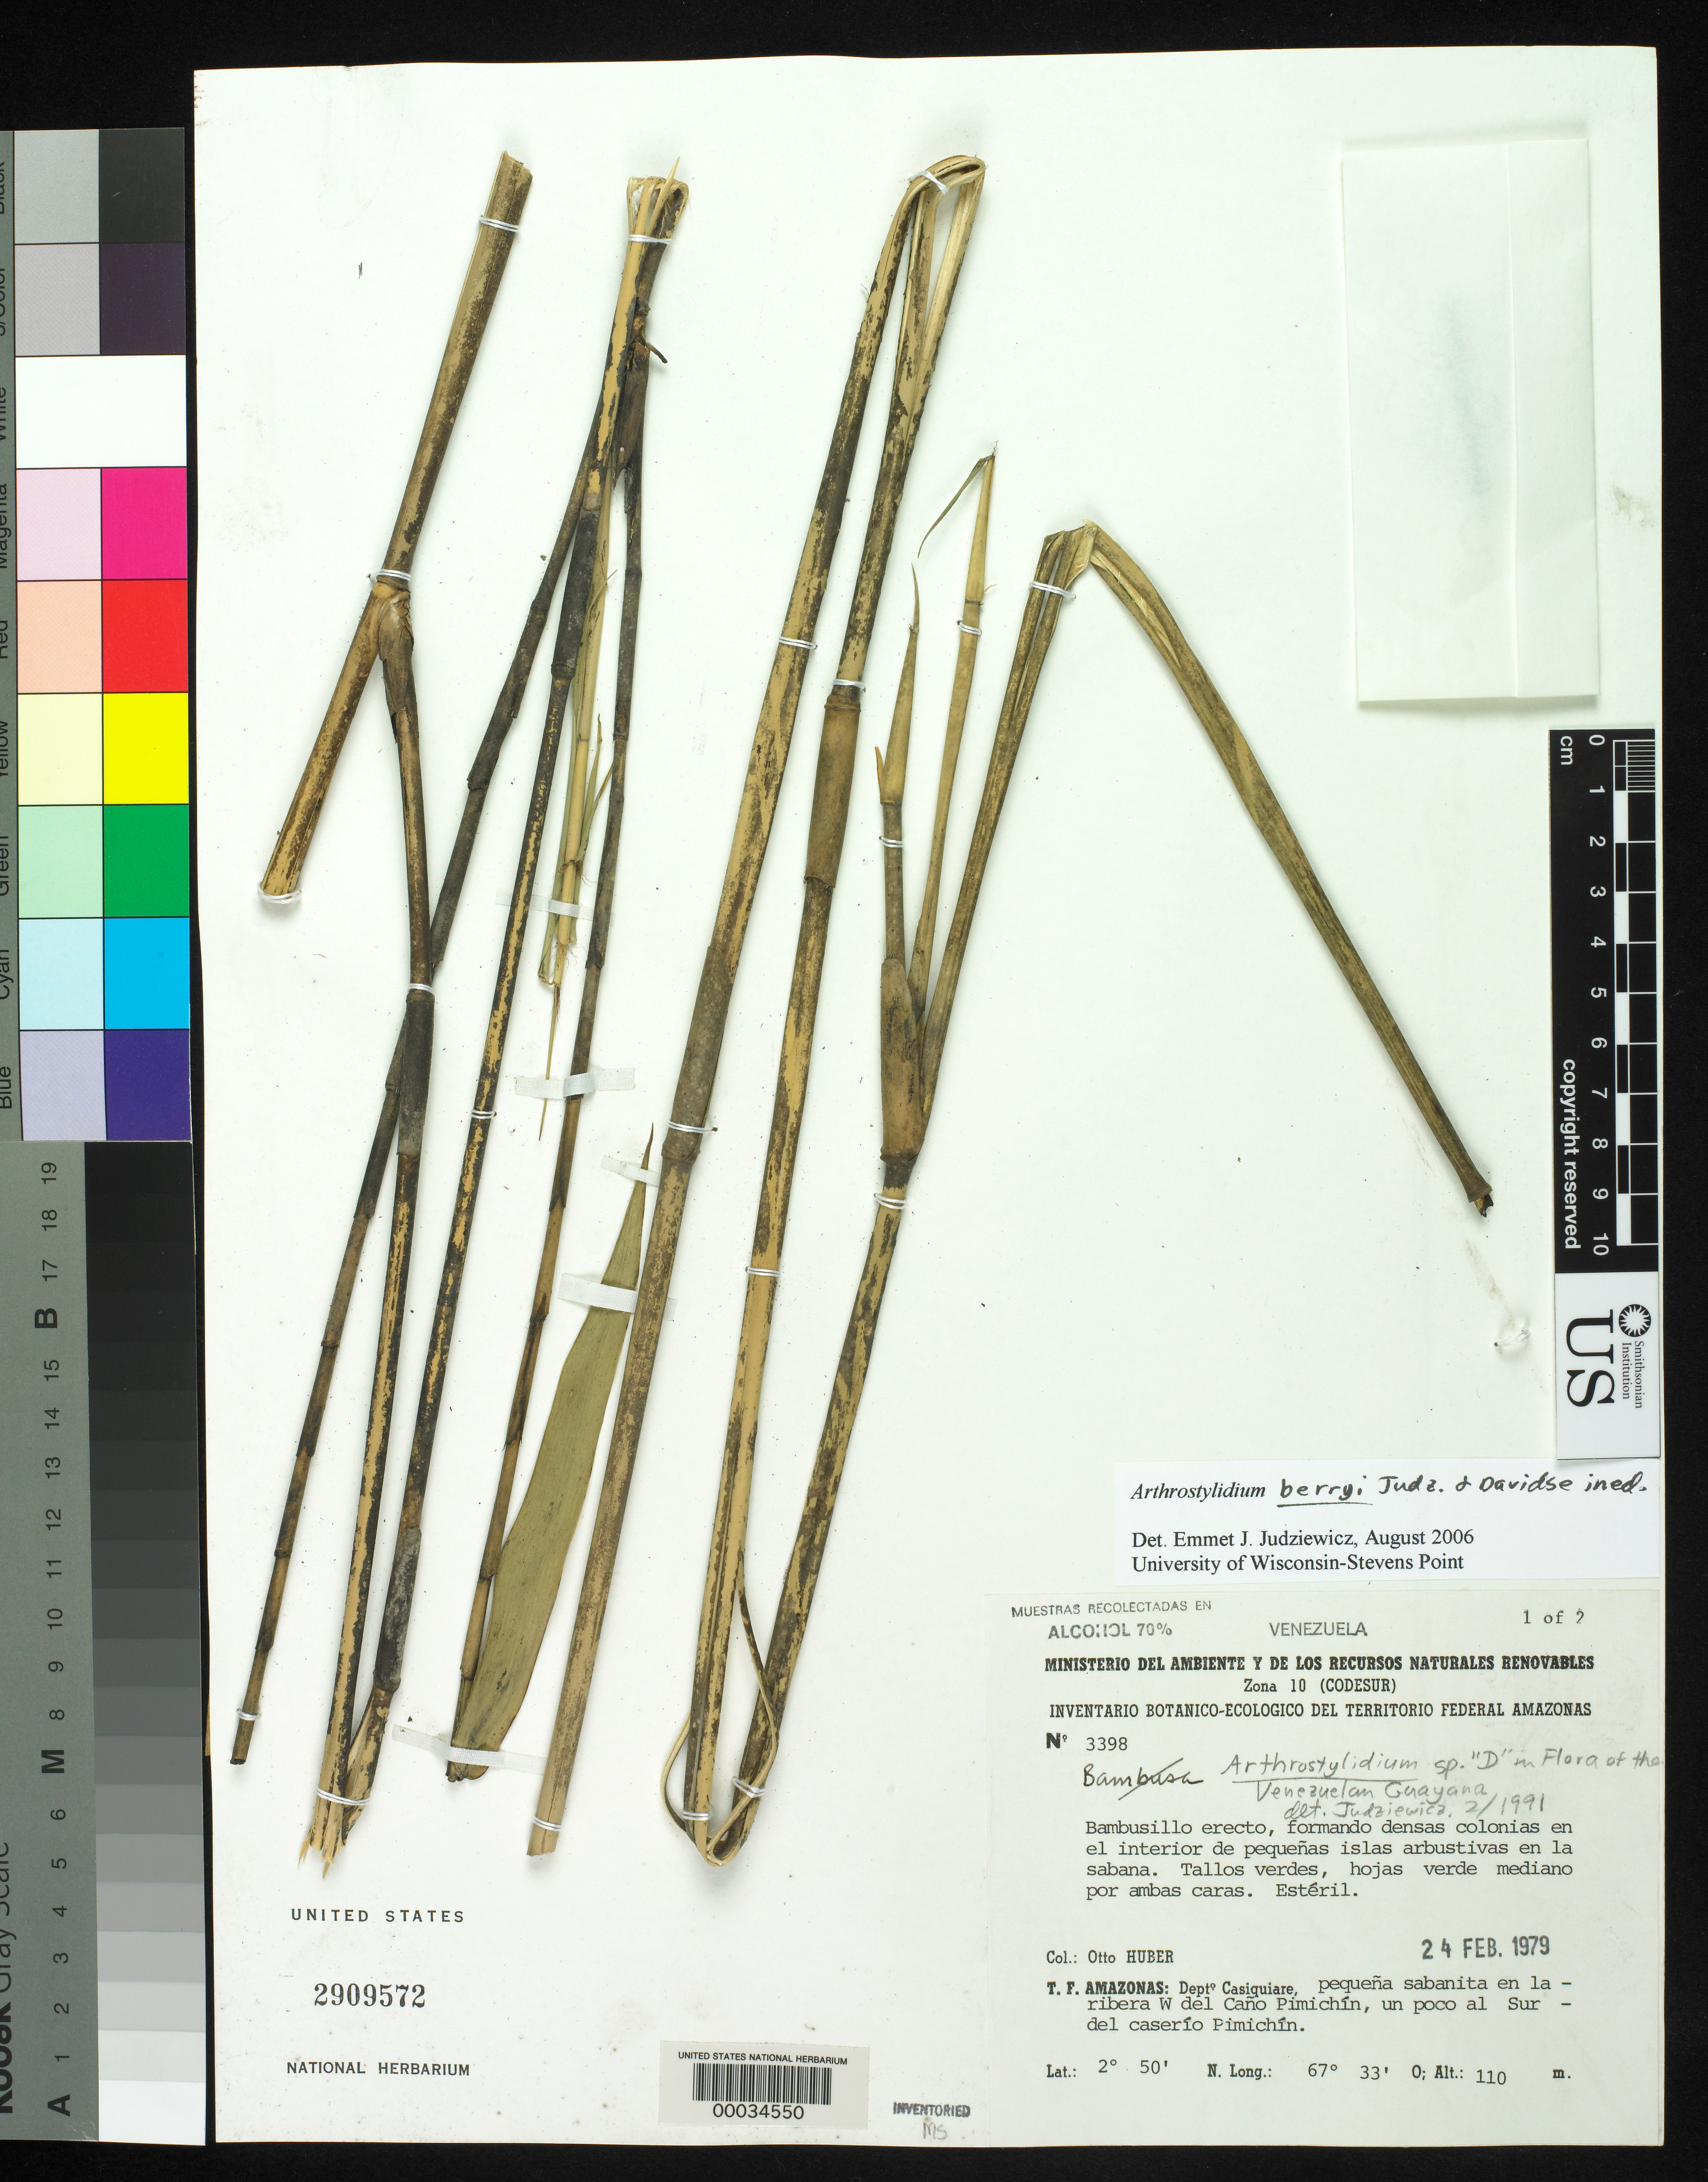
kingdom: Plantae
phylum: Tracheophyta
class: Liliopsida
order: Poales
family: Poaceae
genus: Arthrostylidium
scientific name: Arthrostylidium sp.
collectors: O. Huber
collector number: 3398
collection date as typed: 24 Feb 1979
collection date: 1979-02-24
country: Venezuela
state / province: Amazonas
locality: W of the cano pimichin and a little s of caserio pimichin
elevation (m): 110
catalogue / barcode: US 2909572